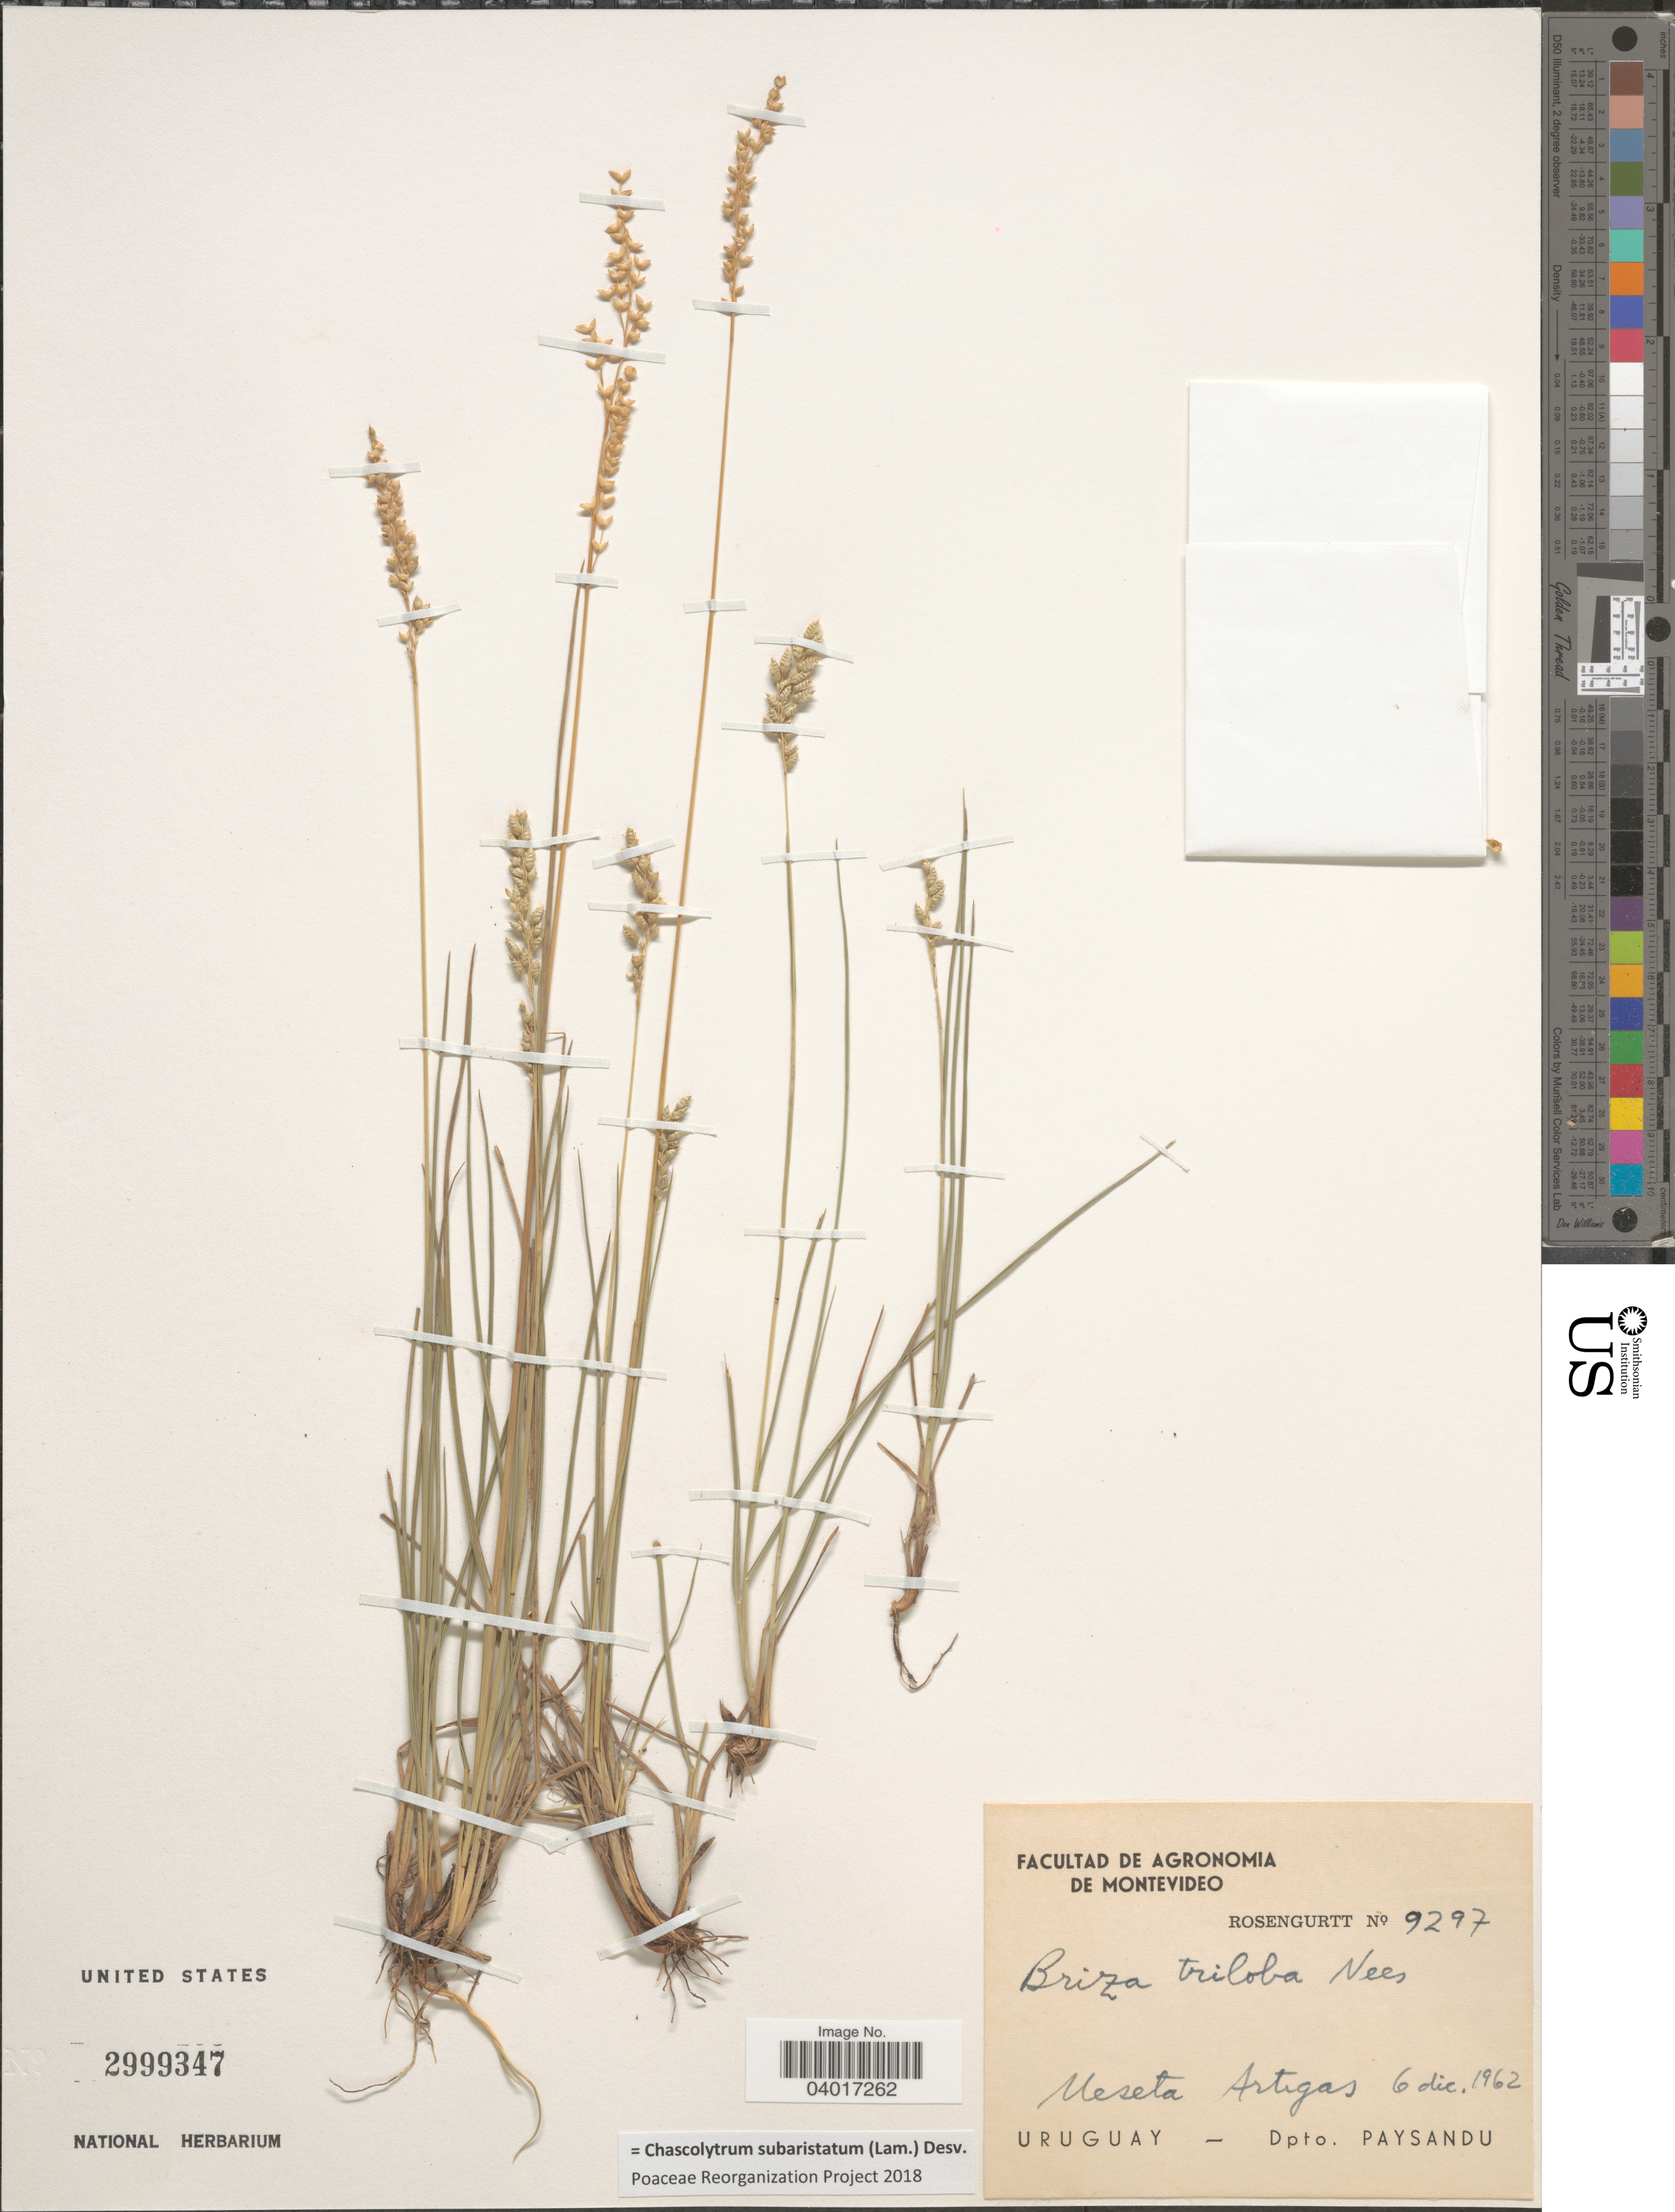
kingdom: Plantae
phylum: Tracheophyta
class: Liliopsida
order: Poales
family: Poaceae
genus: Chascolytrum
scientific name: Chascolytrum subaristatum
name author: (Lam.) Desv.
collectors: Rosengurtt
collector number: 9297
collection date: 1962-12-06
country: Uruguay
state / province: Paysandu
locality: Meseta Artigas. Dpto. Paysandu.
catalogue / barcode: US 2999347